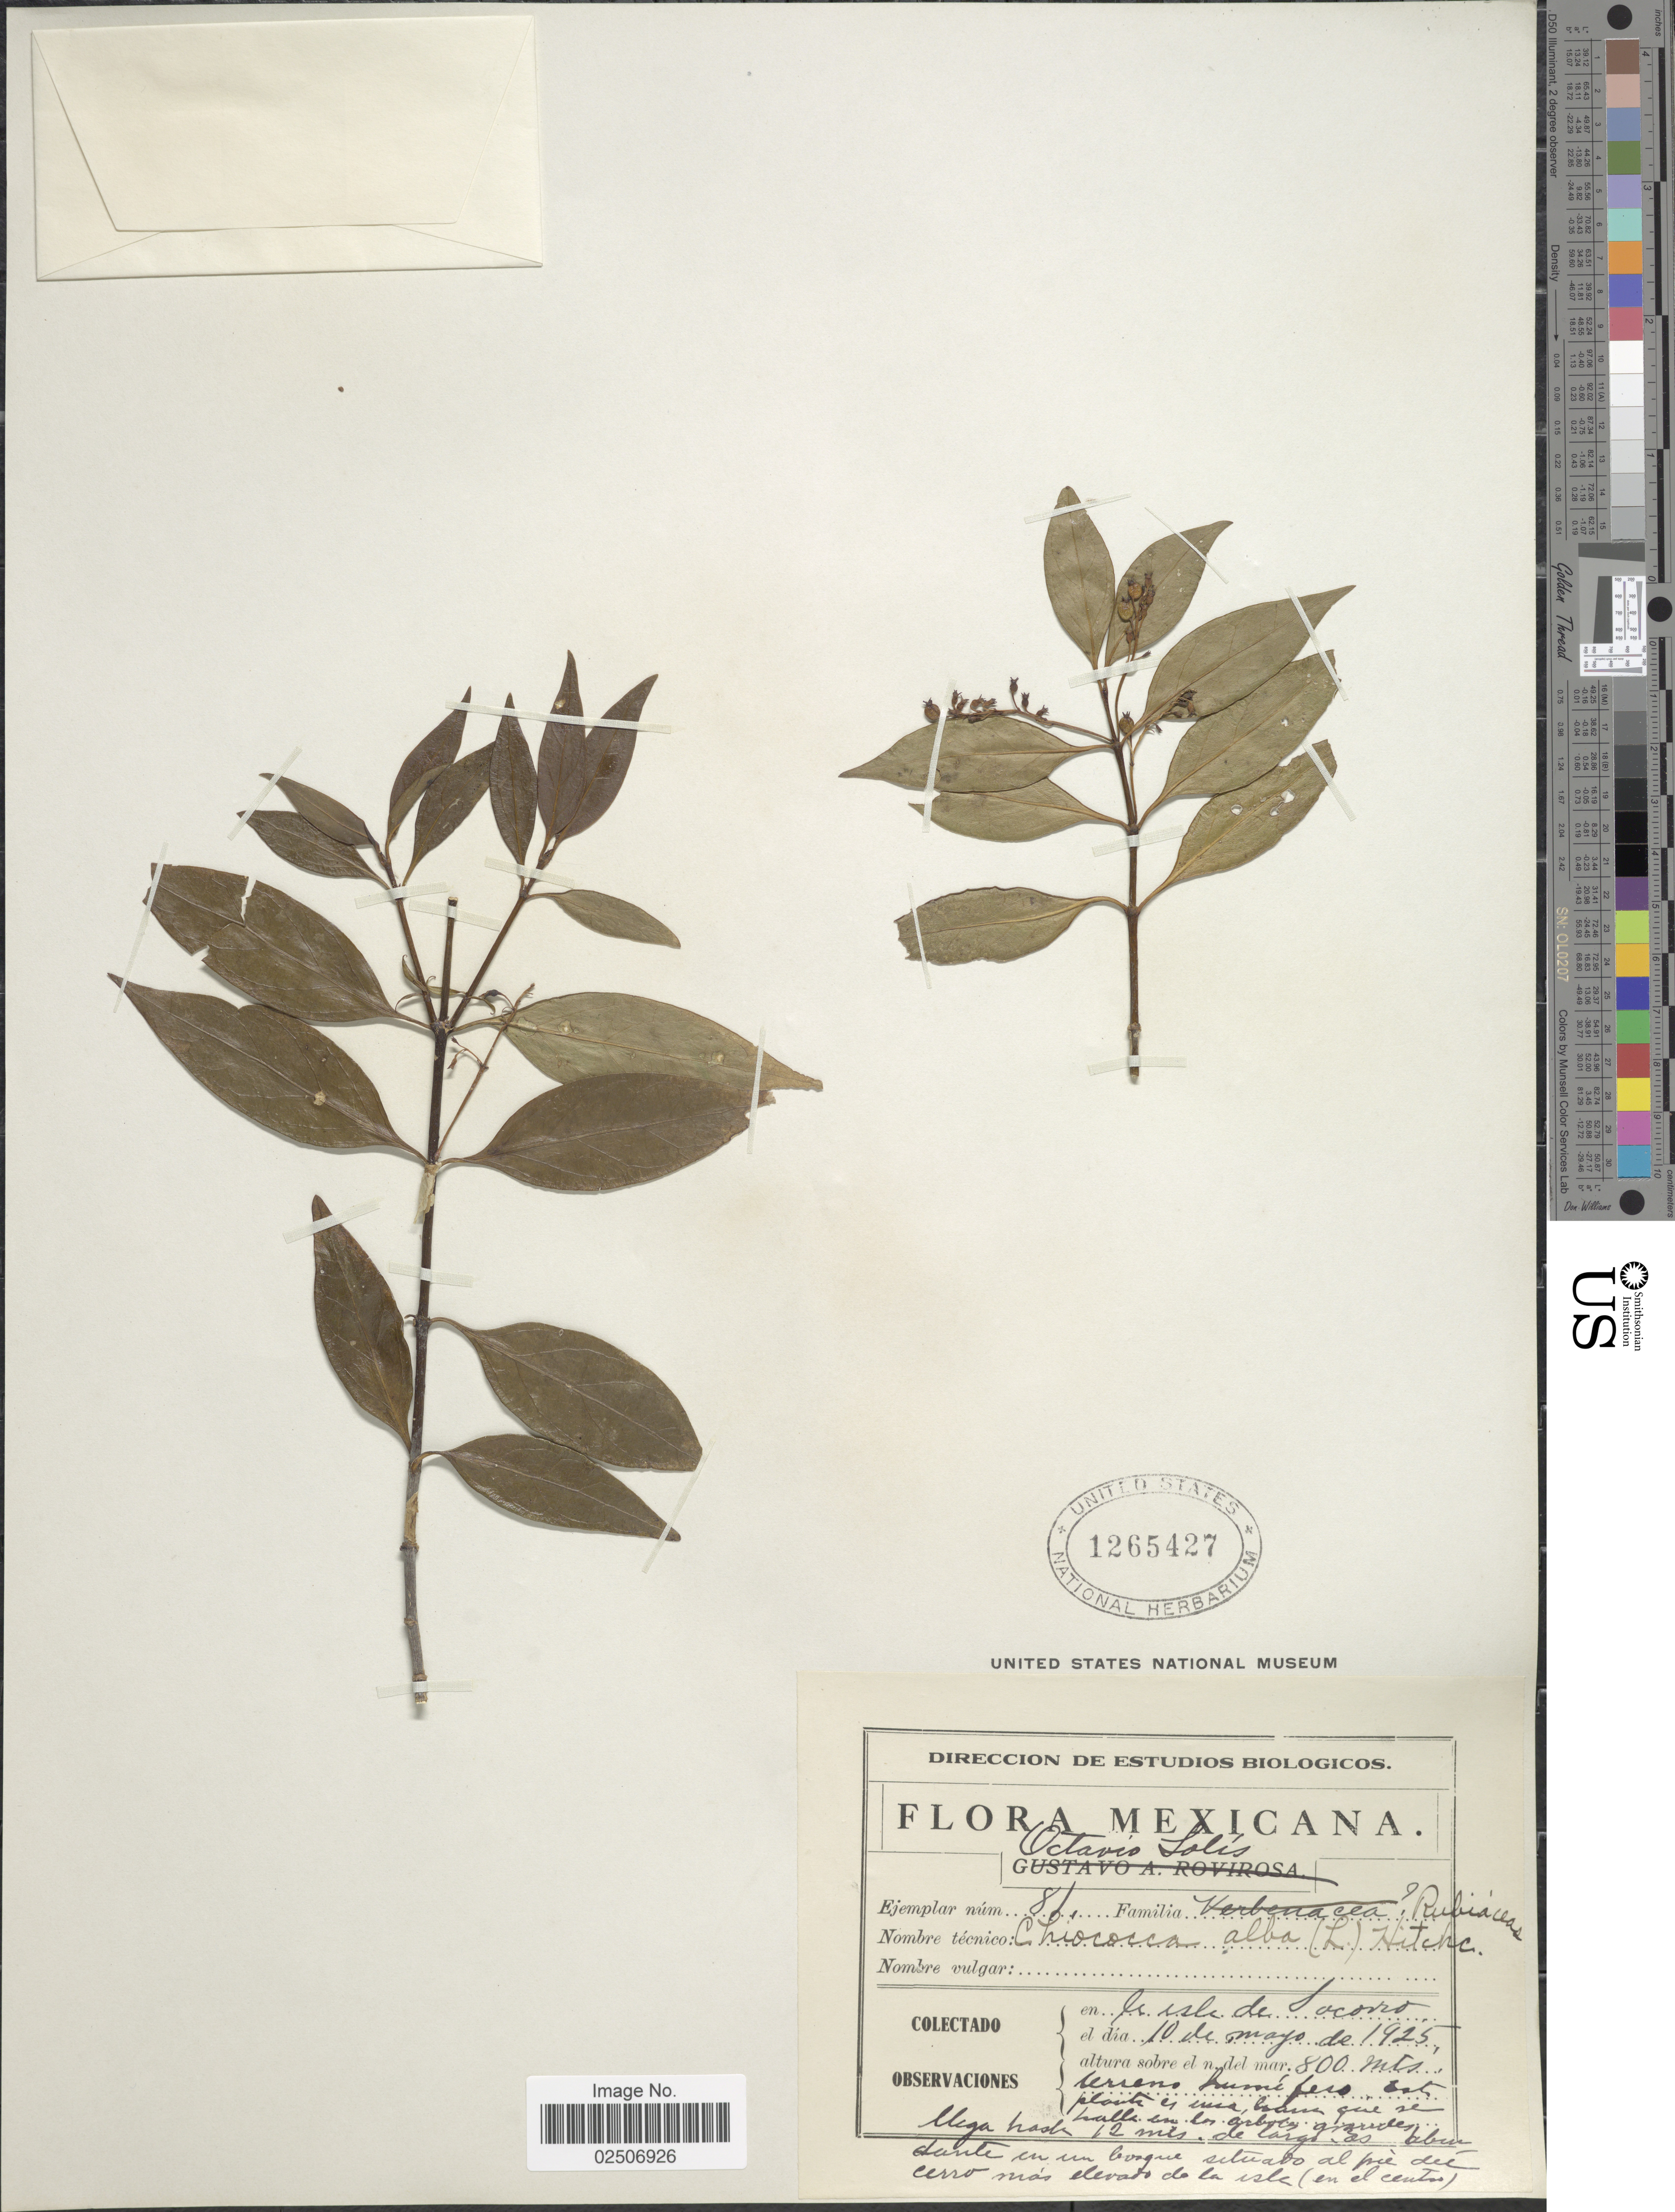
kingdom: Plantae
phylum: Tracheophyta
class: Magnoliopsida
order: Gentianales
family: Rubiaceae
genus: Chiococca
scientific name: Chiococca alba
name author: (L.) Hitchc.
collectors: O. Solis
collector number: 86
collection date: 1925-05-10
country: Mexico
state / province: Colima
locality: Le isle de Socorro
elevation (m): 800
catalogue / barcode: US 1265427